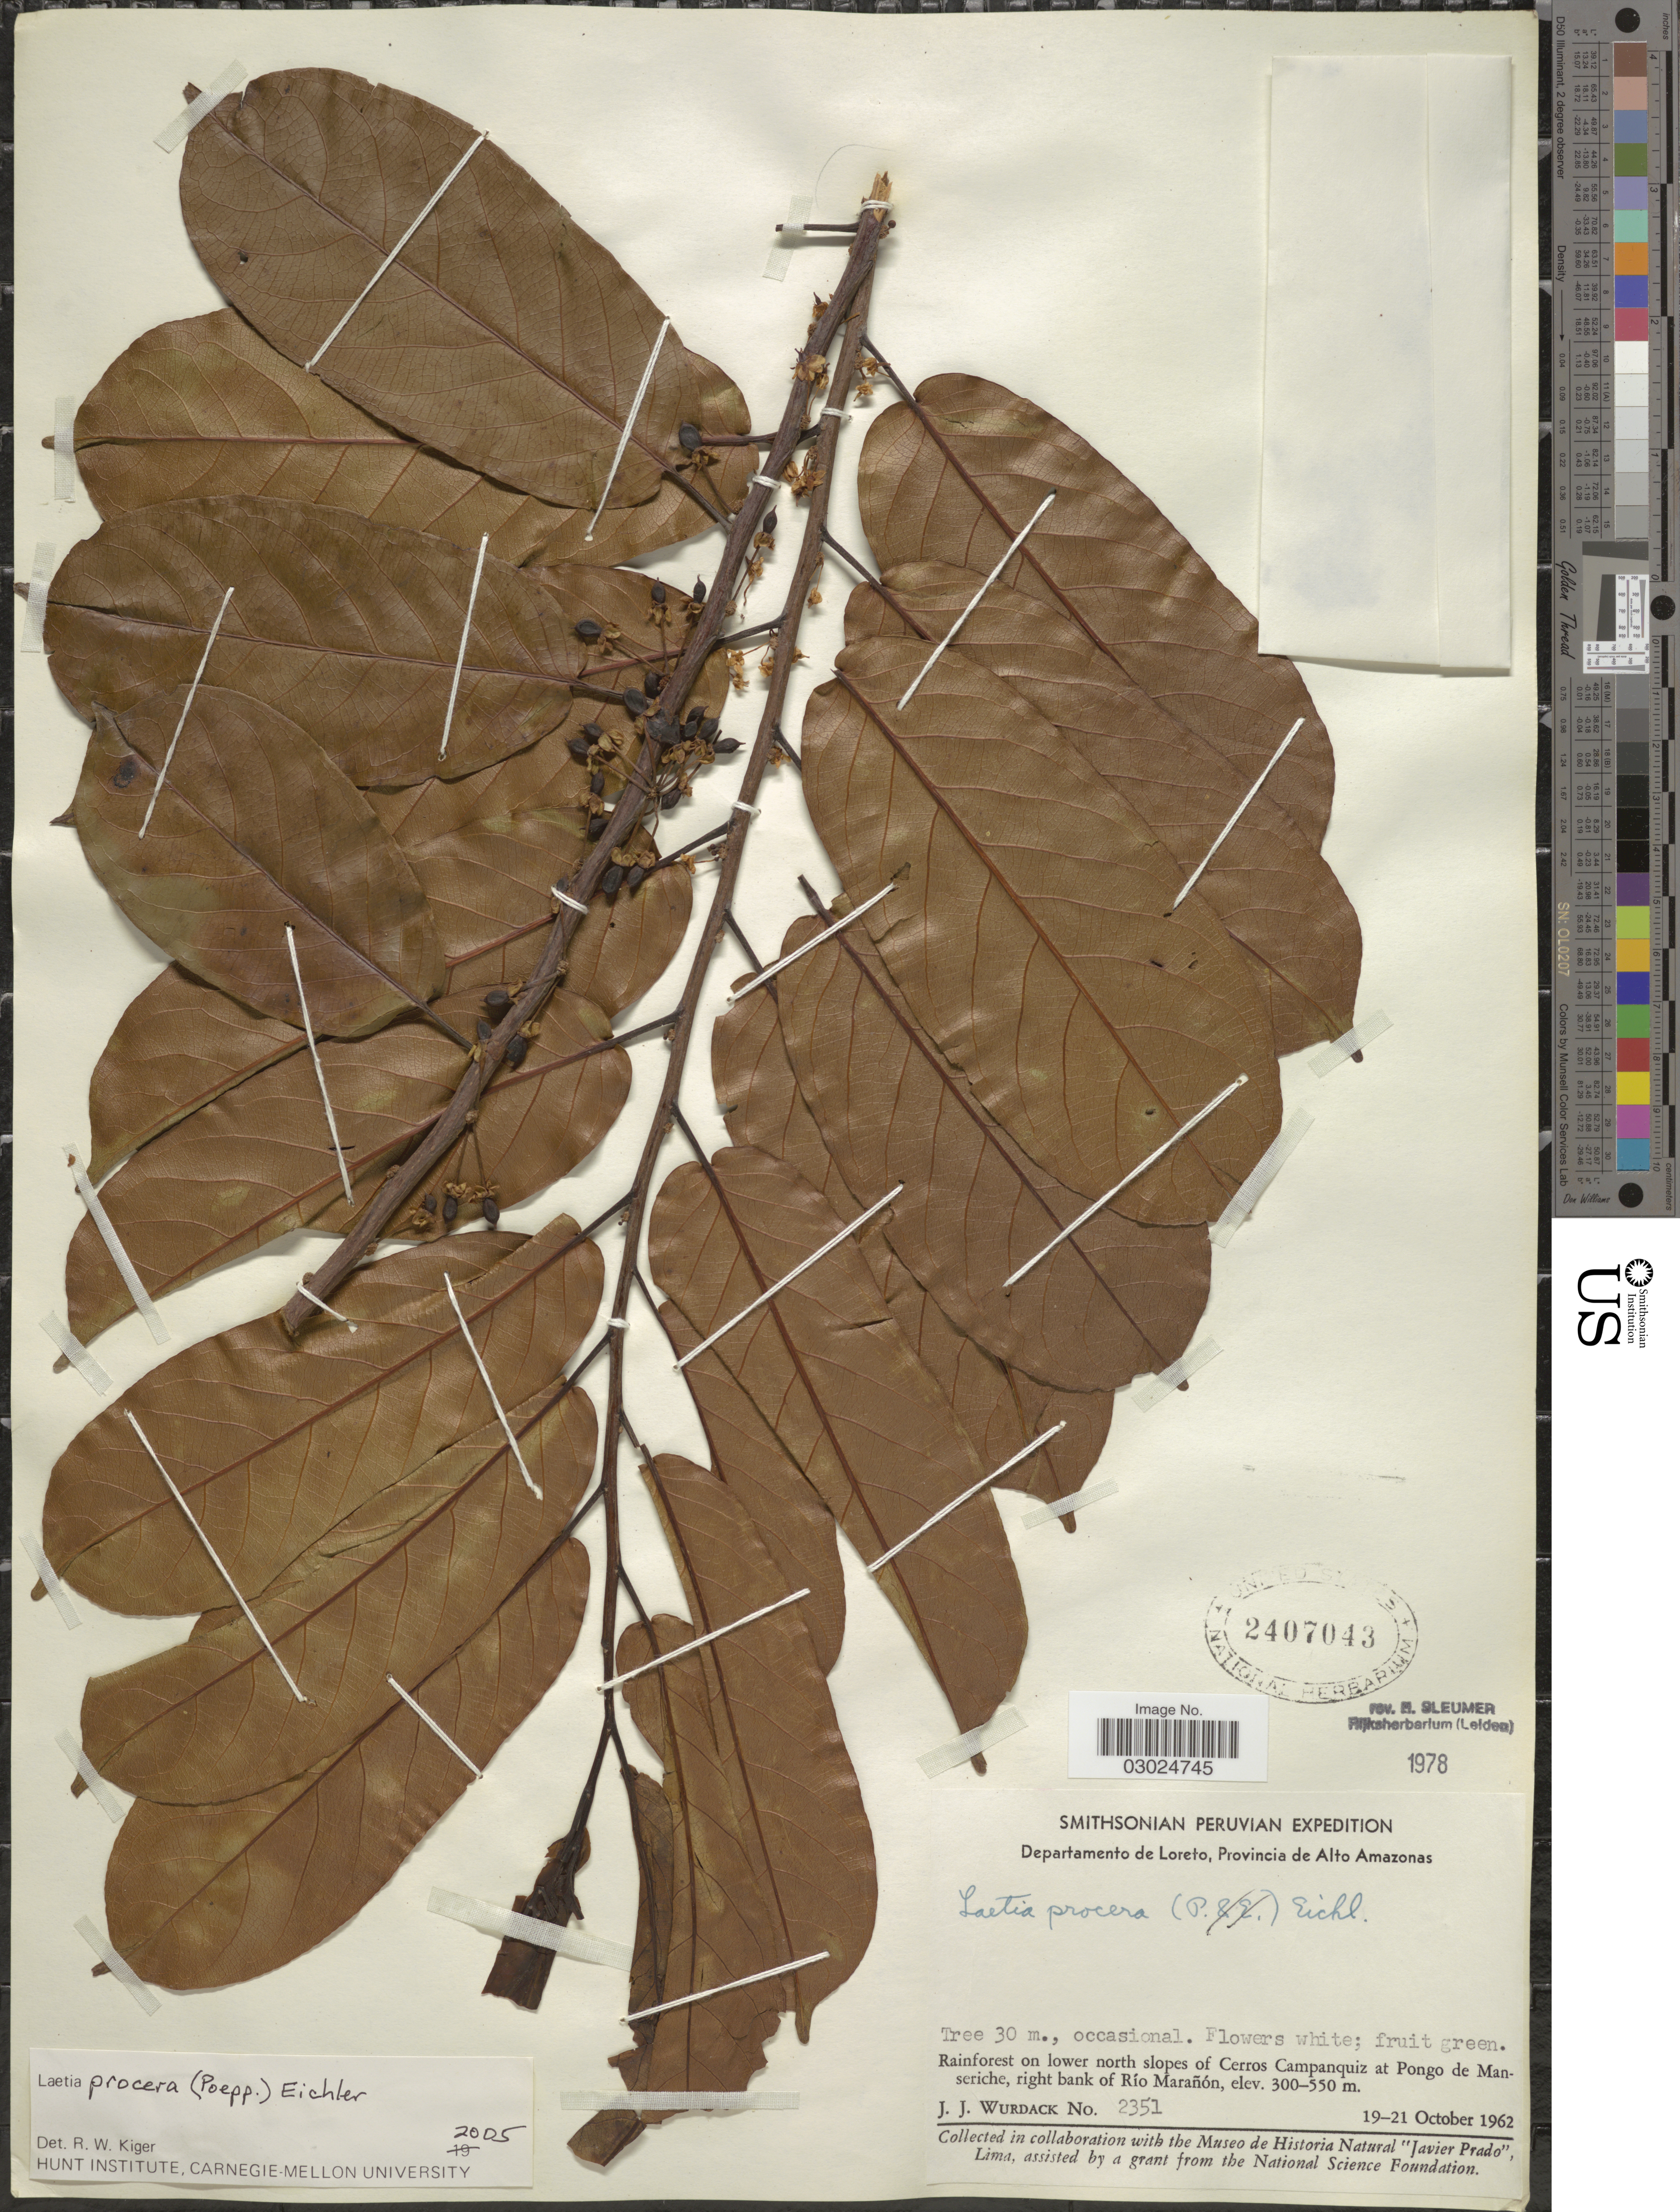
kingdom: Plantae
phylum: Tracheophyta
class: Magnoliopsida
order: Malpighiales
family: Salicaceae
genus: Laetia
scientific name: Laetia procera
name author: (Poepp.) Eichler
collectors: J. J. Wurdack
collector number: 2351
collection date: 1962-10-19/1962-10-21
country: Peru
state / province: Loreto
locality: Departamento de Loreto, Provincia de Alto Amazonas, Rainforest on lower north slopes of Cerros Campanquiz at Pongo de Manseriche, right bank of Río Marañon.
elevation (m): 300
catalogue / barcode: US 2407043